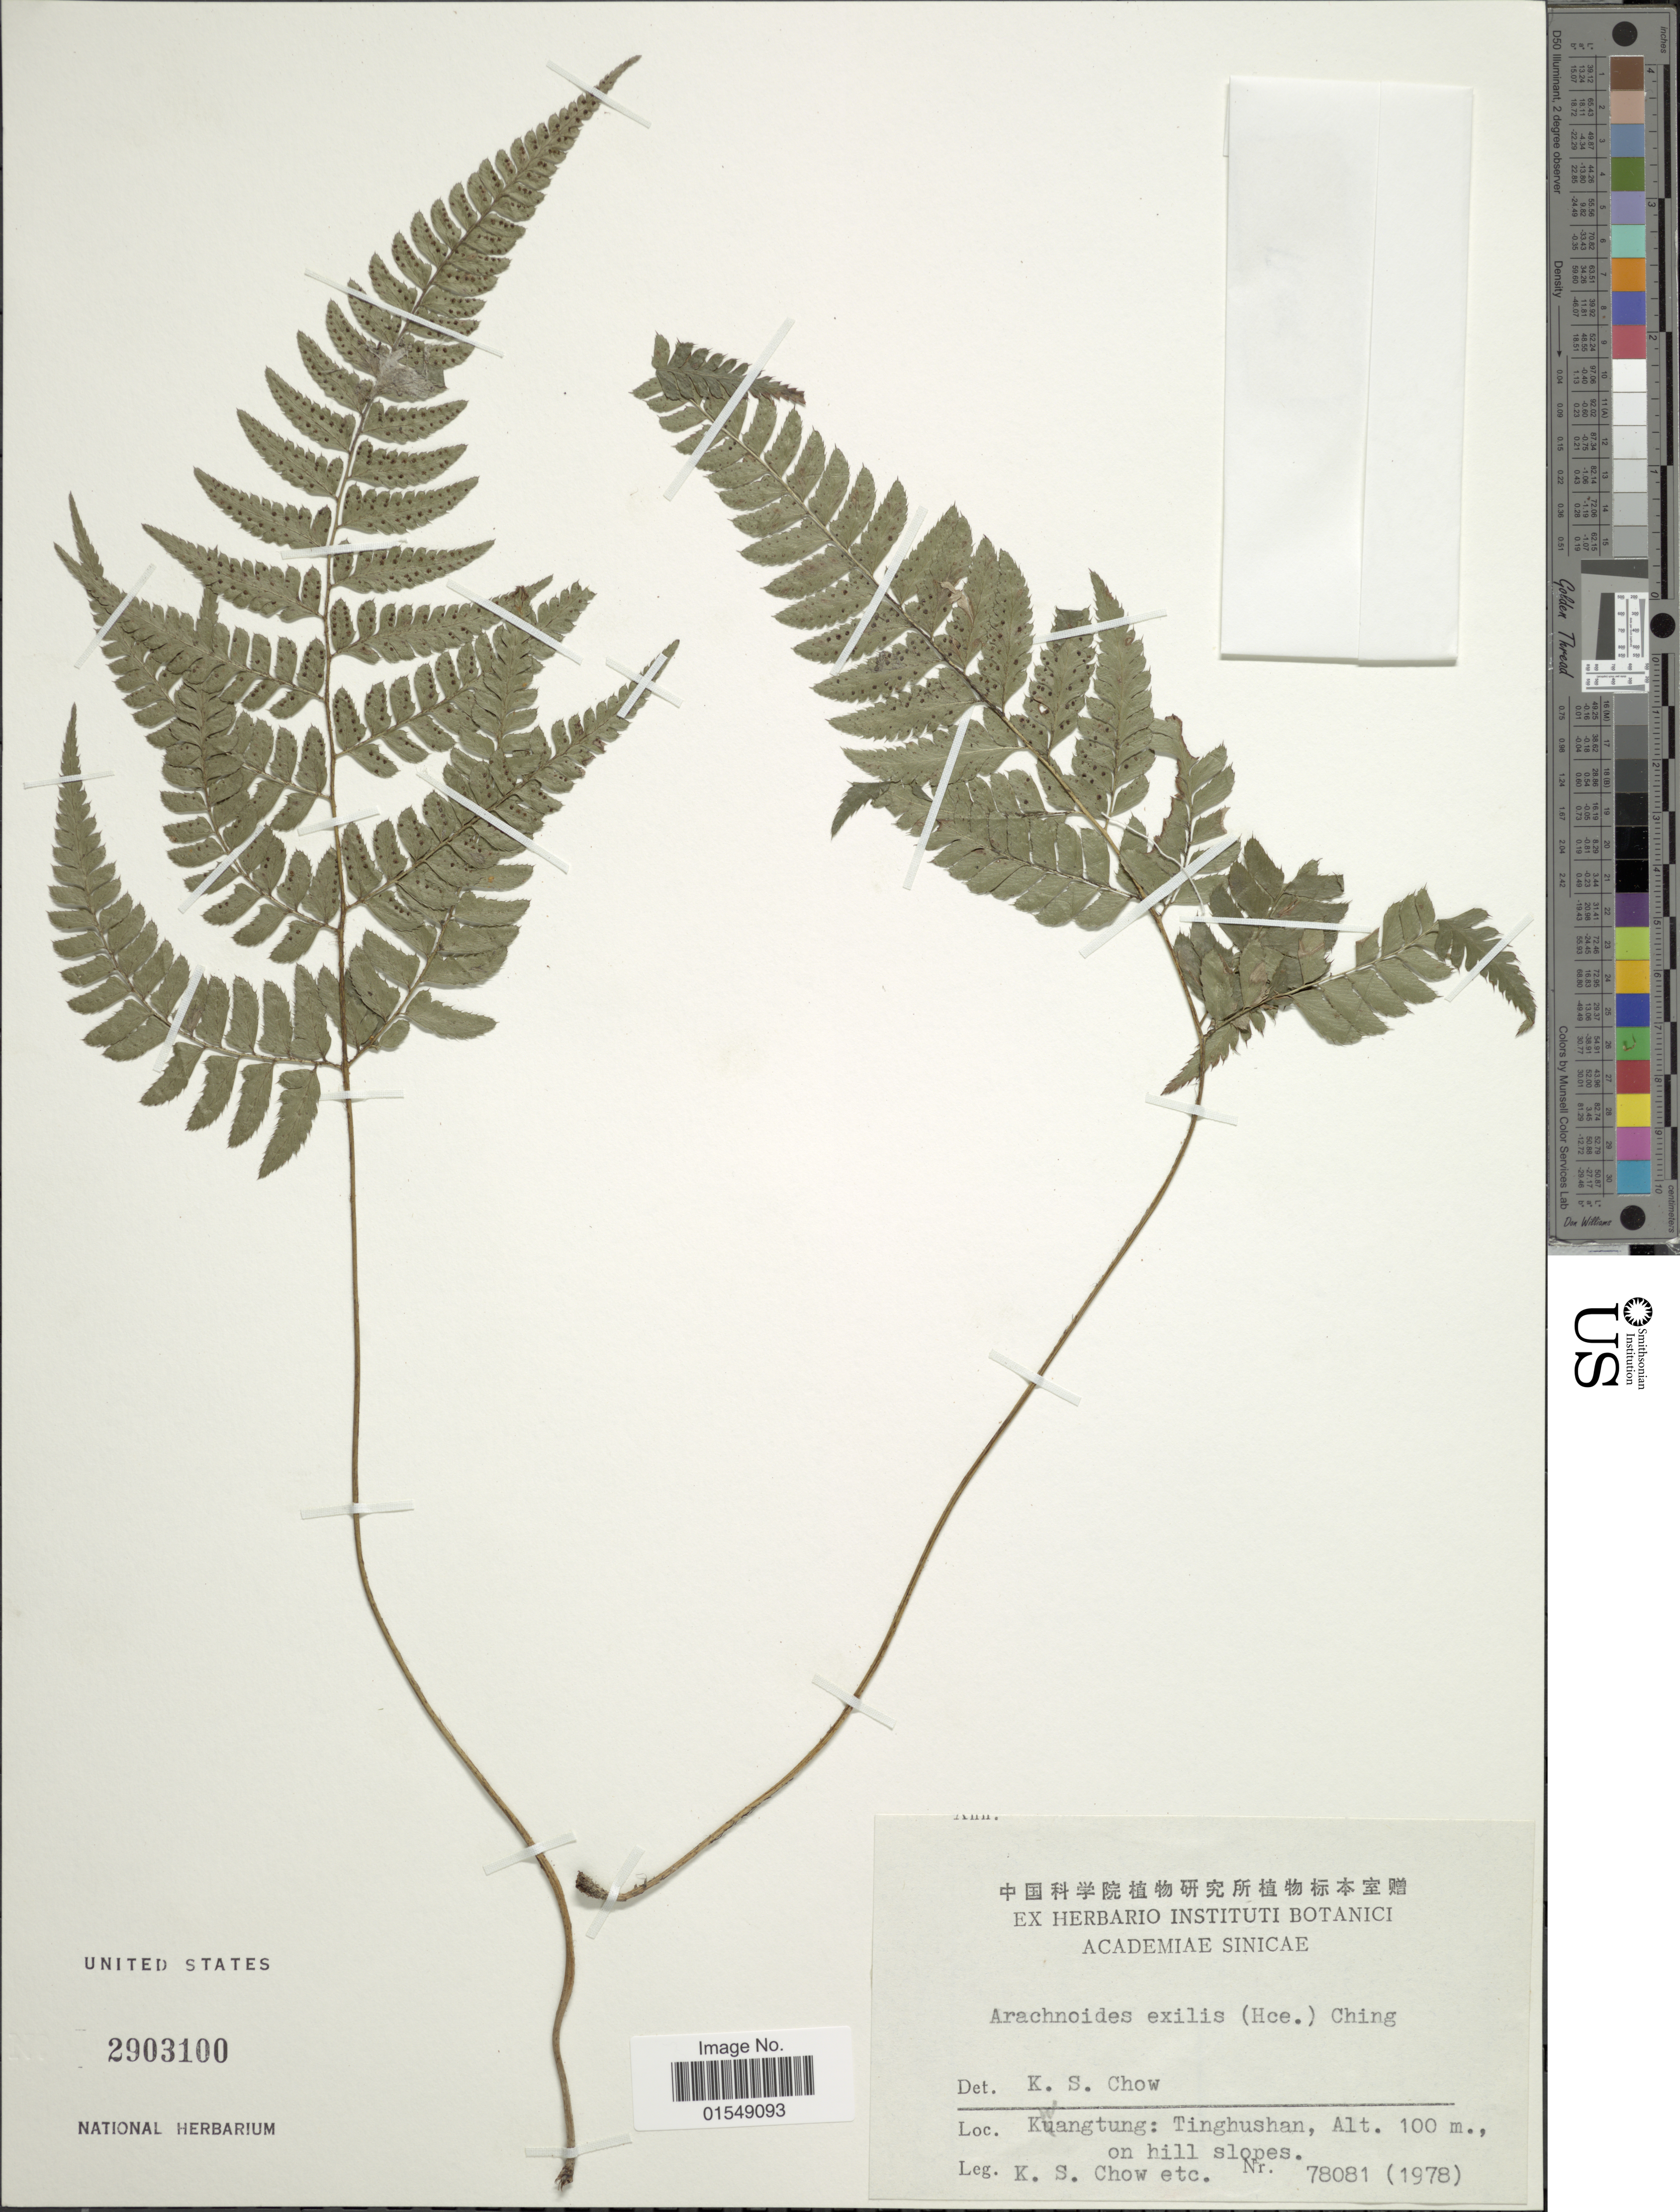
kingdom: Plantae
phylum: Tracheophyta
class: Polypodiopsida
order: Polypodiales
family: Dryopteridaceae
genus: Arachniodes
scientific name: Arachniodes exilis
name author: (Hance) Ching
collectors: K. S. Chow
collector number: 78081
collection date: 1978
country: China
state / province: Guangdong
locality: Tinghushan, on hill slopes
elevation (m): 100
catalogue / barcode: US 2903100